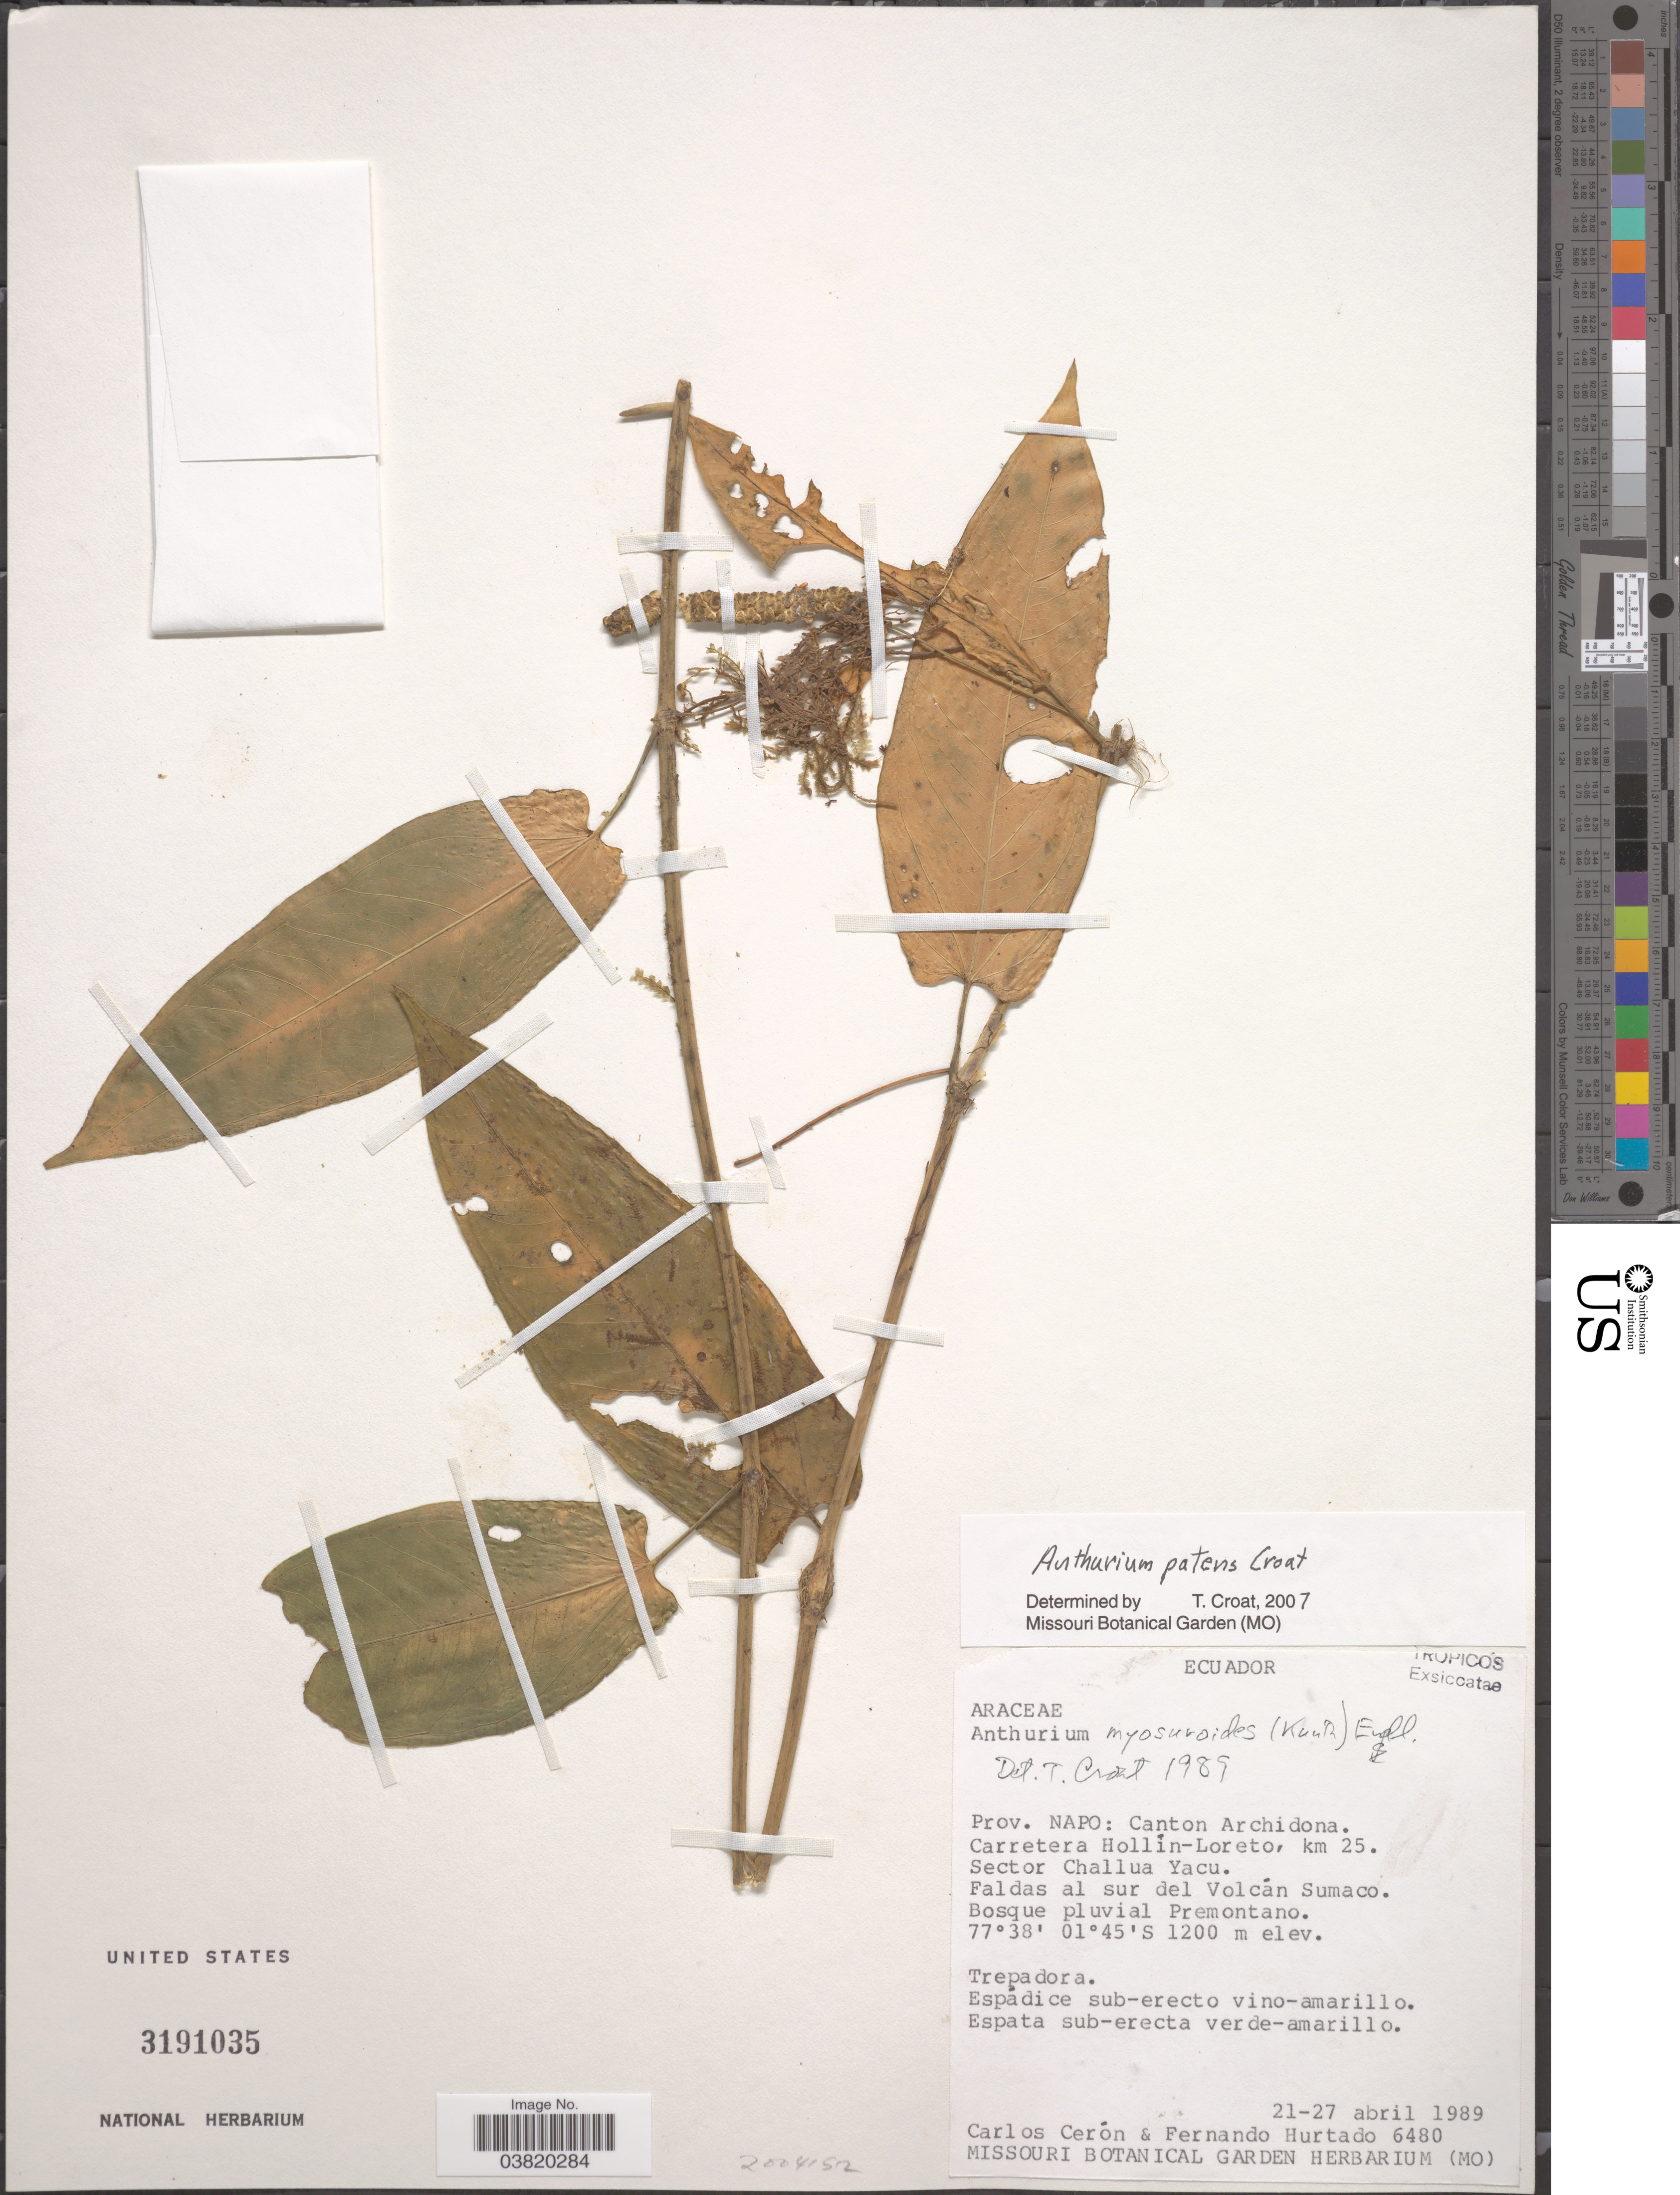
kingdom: Plantae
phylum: Tracheophyta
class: Liliopsida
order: Alismatales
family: Araceae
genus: Anthurium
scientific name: Anthurium patens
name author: Croat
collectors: C. E. Cerón M. & F. Hurtado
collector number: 6480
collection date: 1989-04-21/1989-04-27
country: Ecuador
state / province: Napo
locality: Canton Archidona. Carretera Hollín-Loreto, km 25. Sector Challua Yacu. Faldas al sur del Volcán Sumaco.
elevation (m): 1200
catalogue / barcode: US 3191035